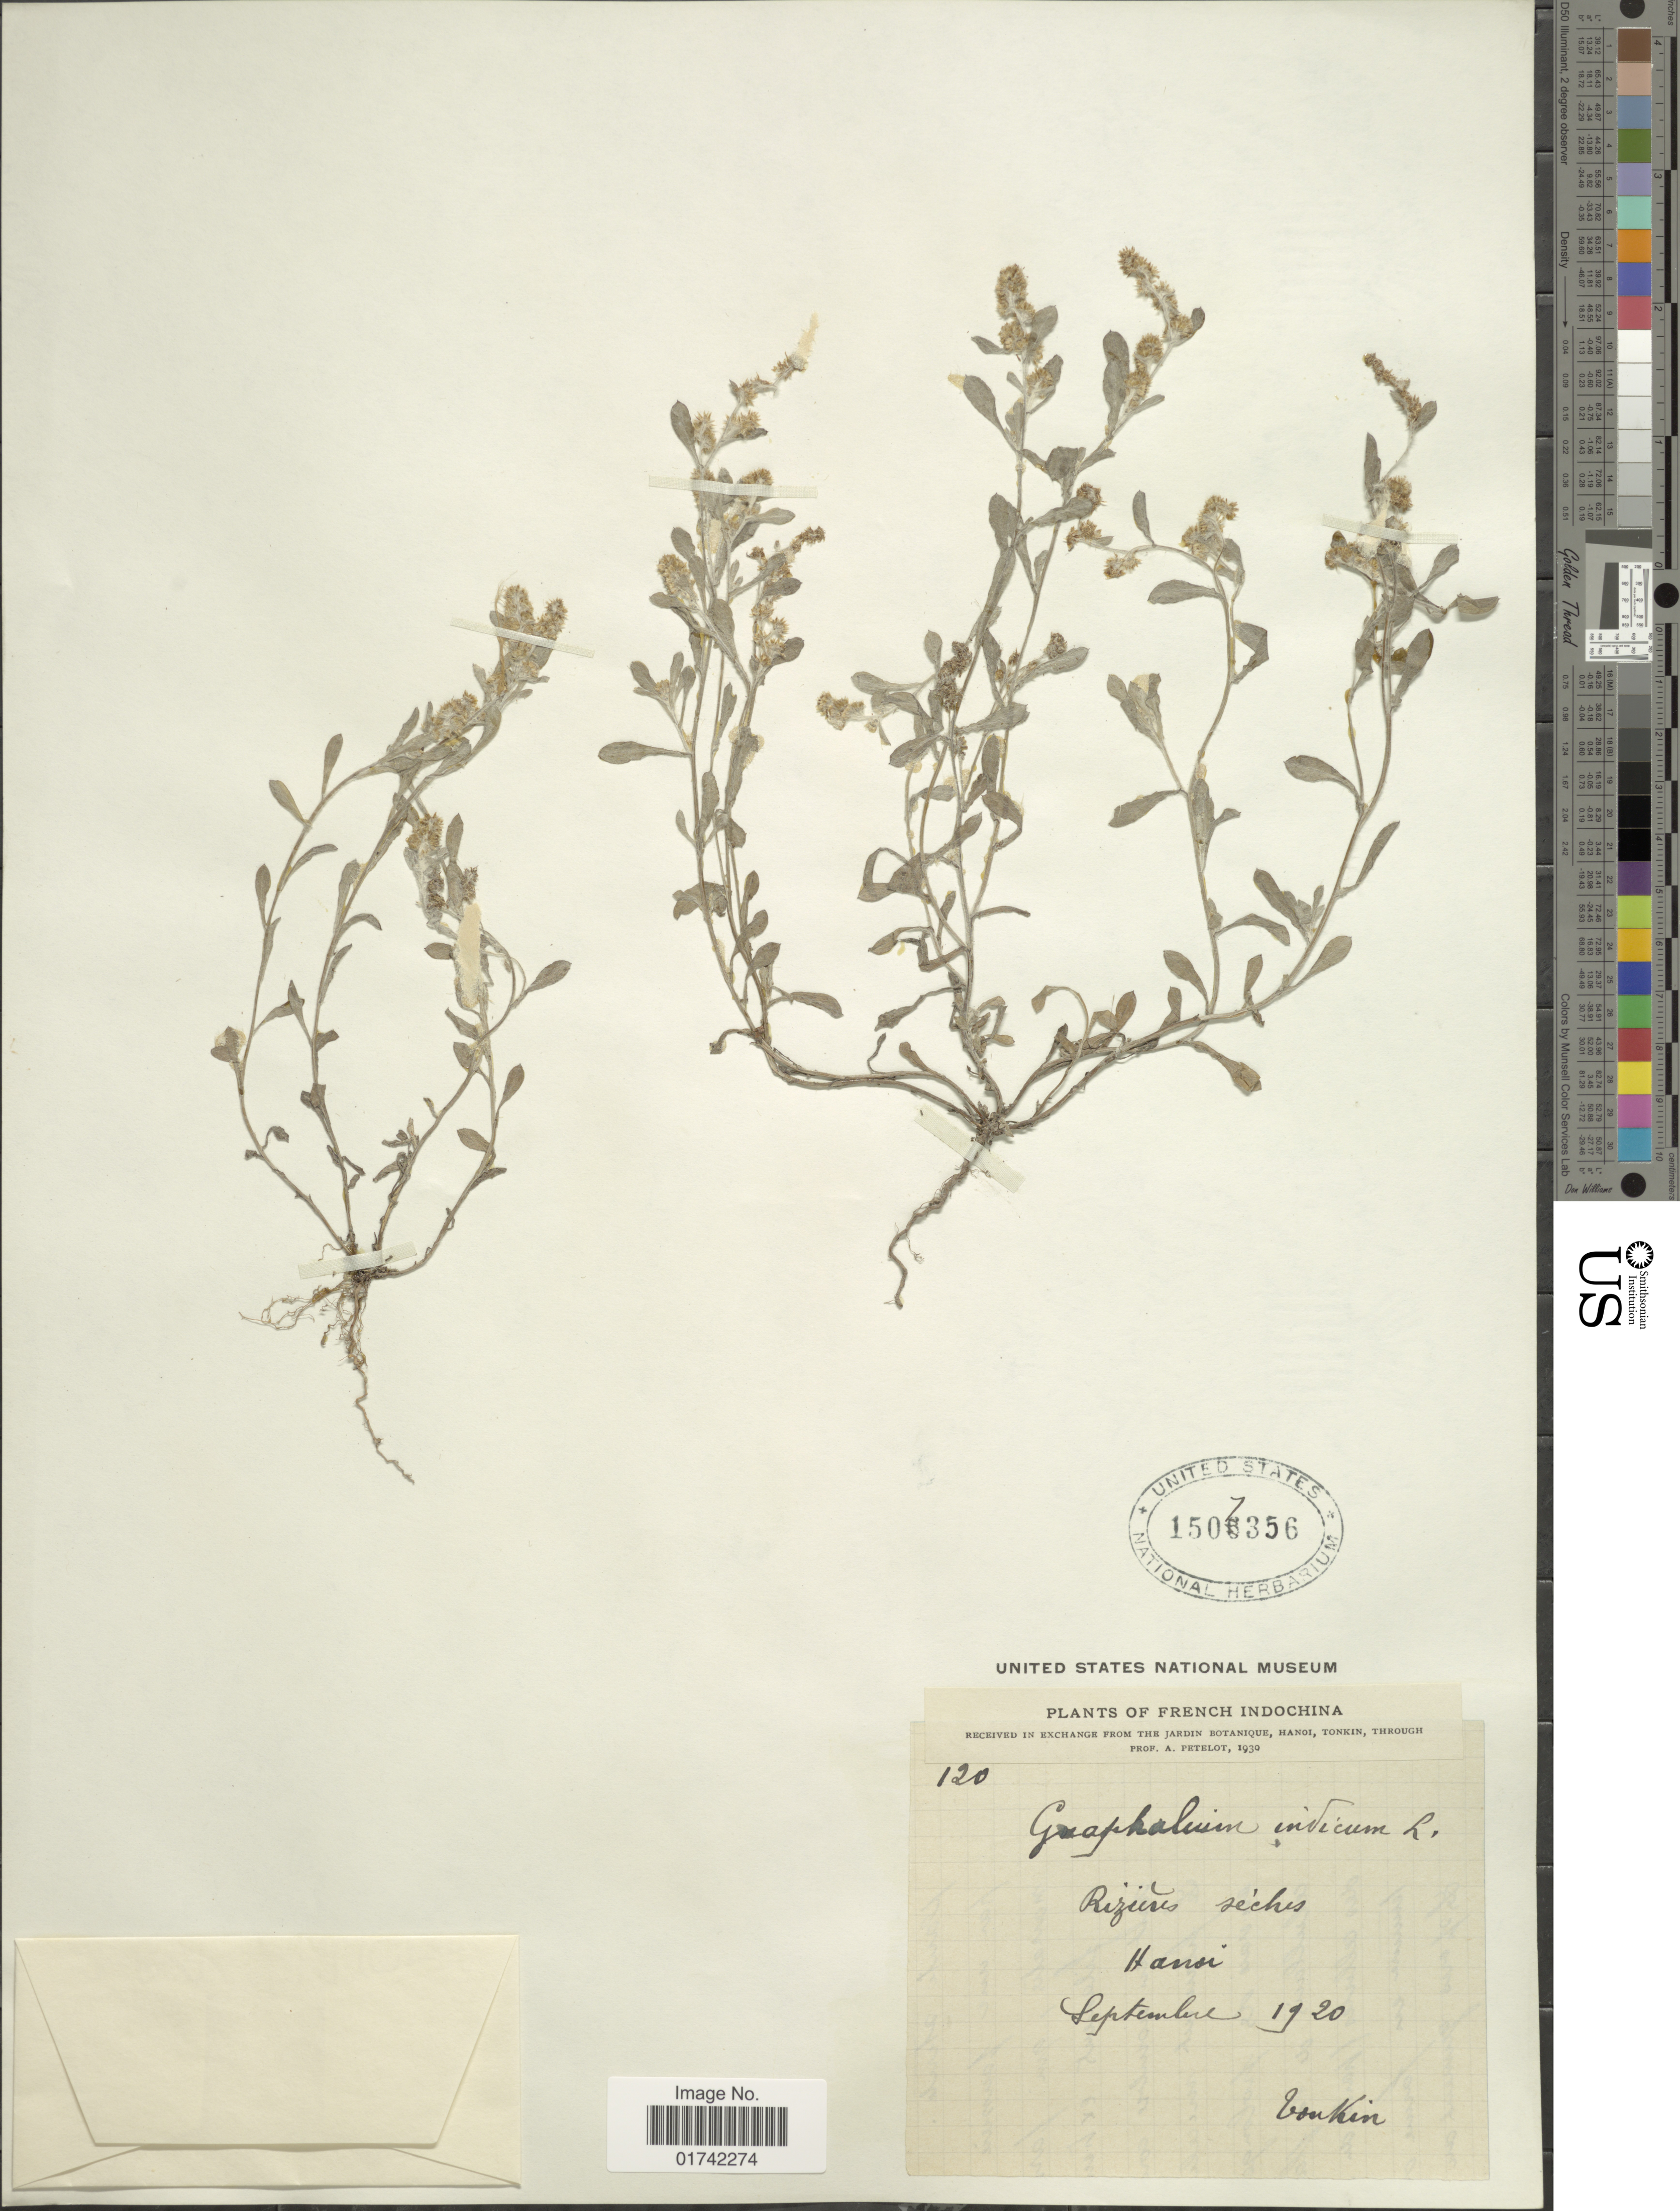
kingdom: Plantae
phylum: Tracheophyta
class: Magnoliopsida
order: Asterales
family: Asteraceae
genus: Helichrysum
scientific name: Helichrysum indicum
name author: (L.) Grierson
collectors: A. Petelot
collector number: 120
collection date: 1920-09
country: Vietnam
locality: Tonkin. French Indochina, Hanoi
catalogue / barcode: US 1507356